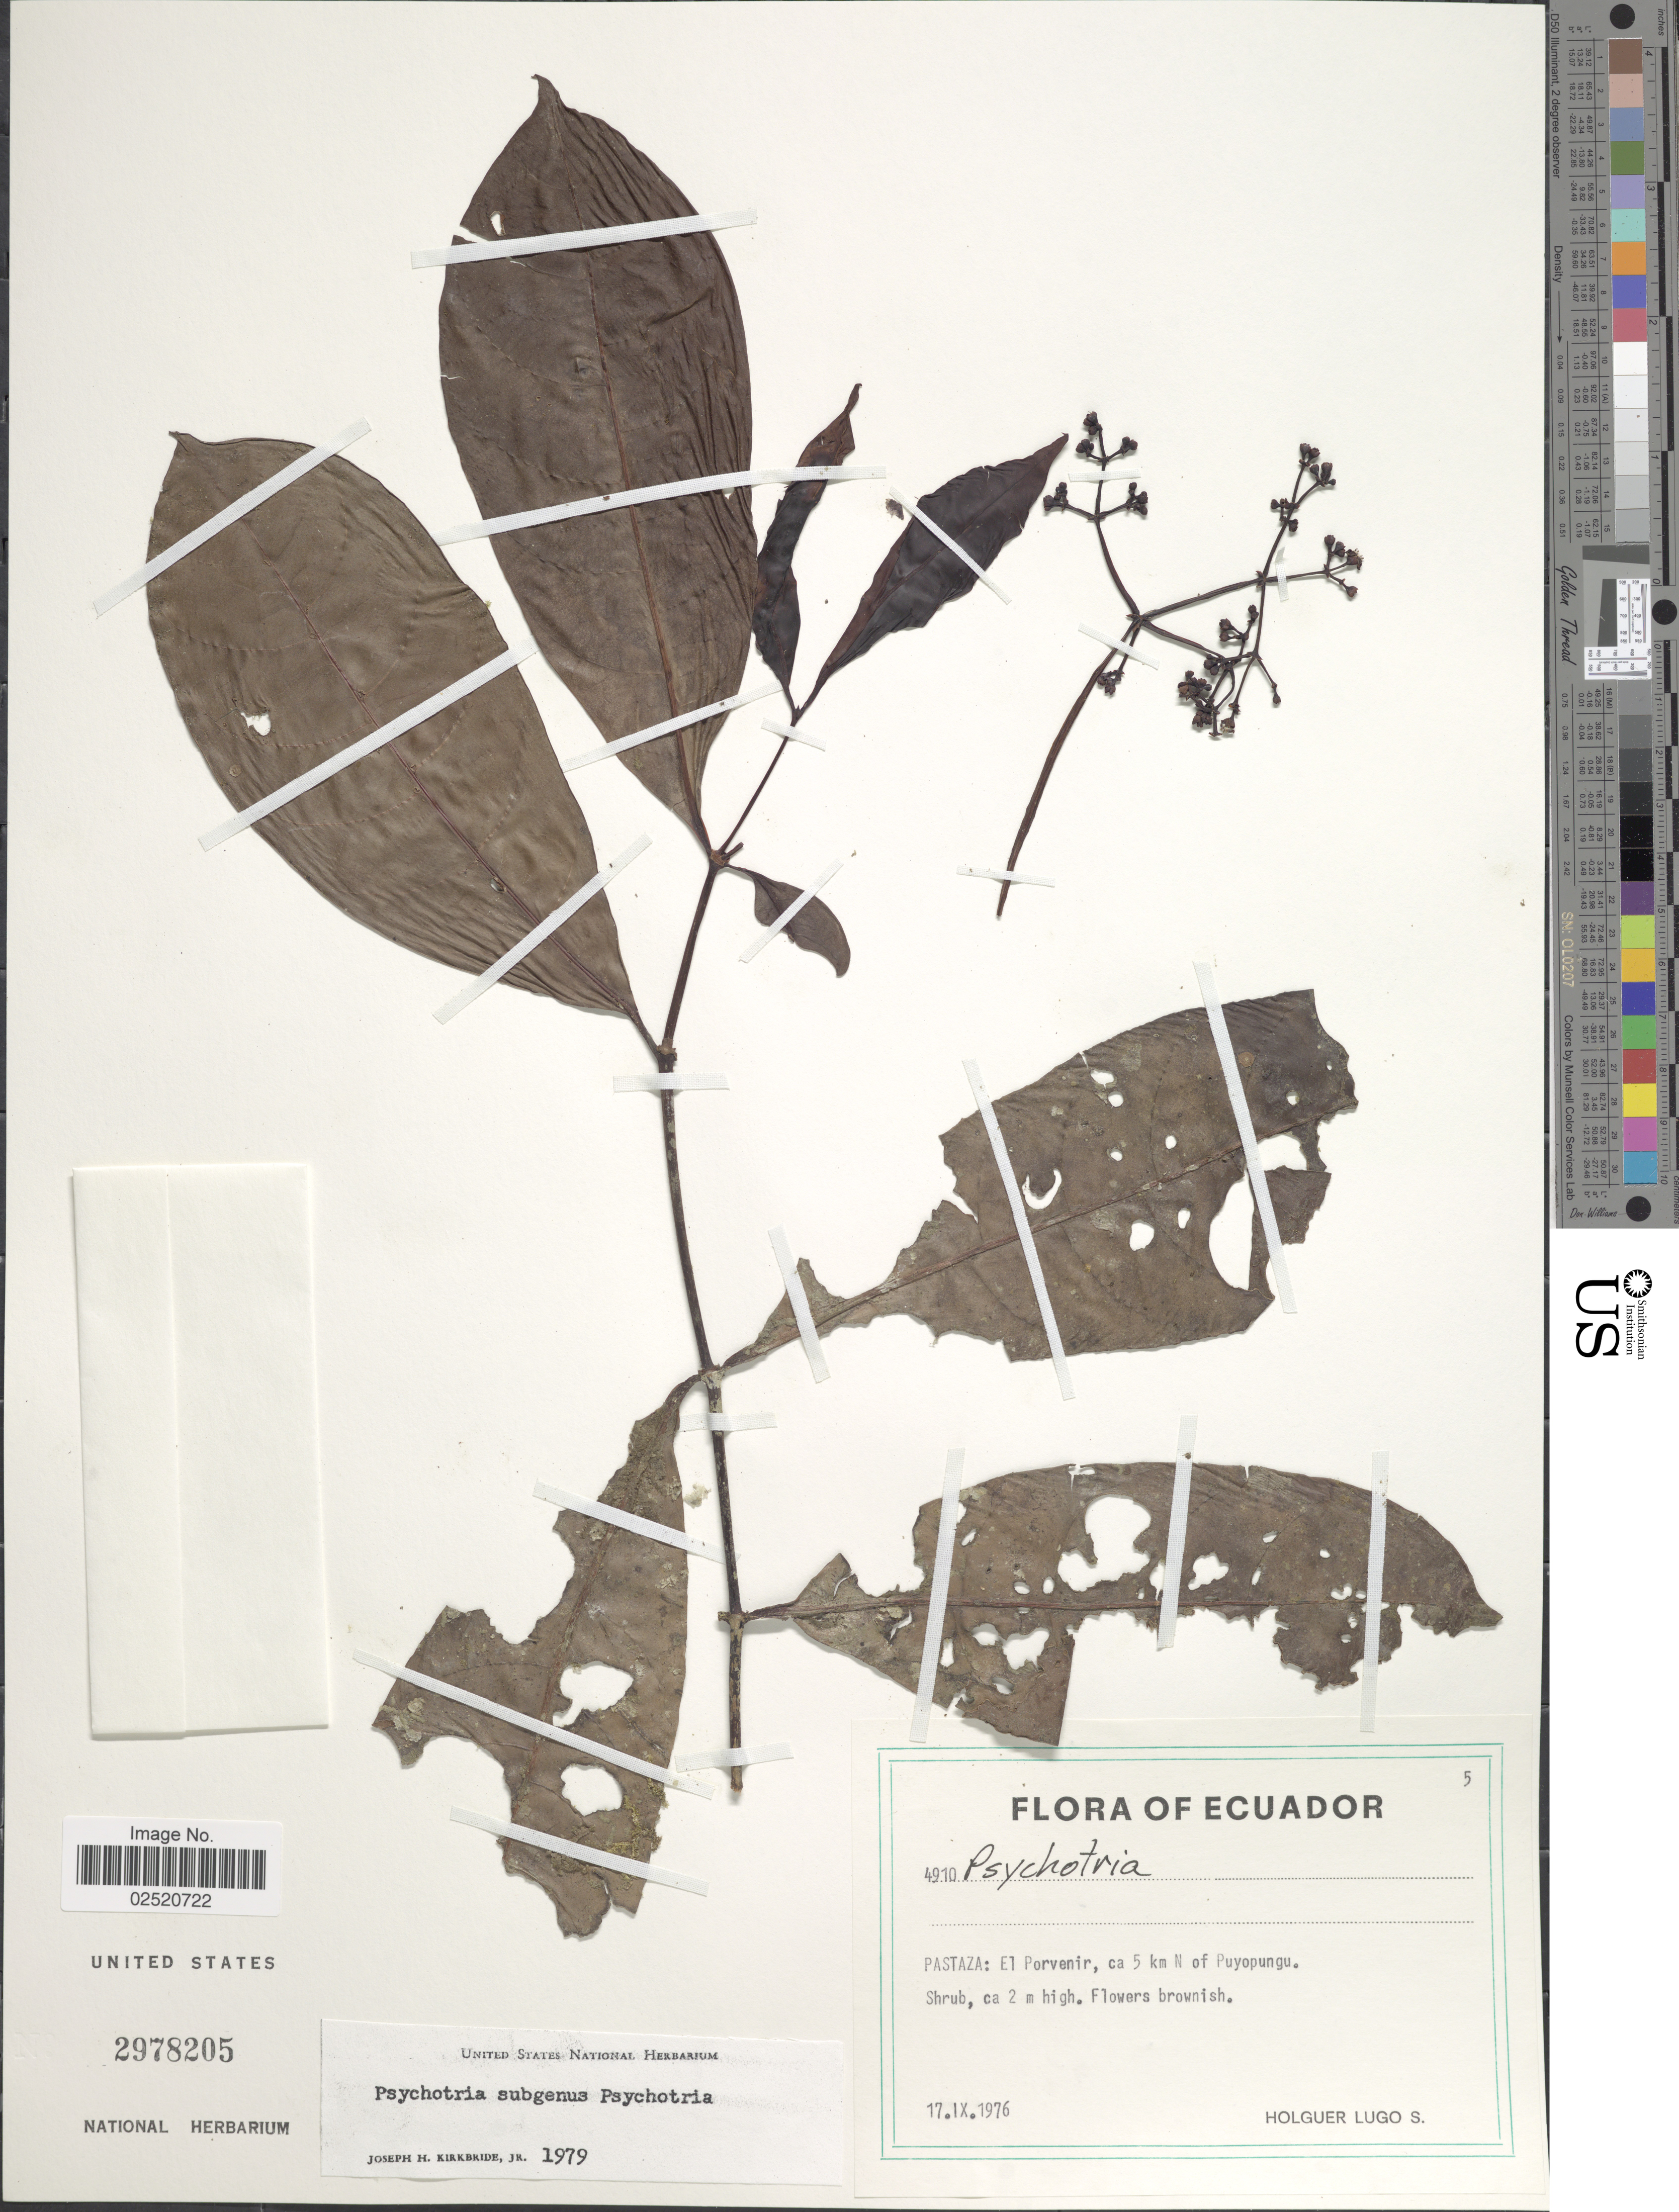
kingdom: Plantae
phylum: Tracheophyta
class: Magnoliopsida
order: Gentianales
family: Rubiaceae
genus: Psychotria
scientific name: Psychotria sp.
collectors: H. Lugo S.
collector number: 4910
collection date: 1976-09-17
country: Ecuador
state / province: Pastaza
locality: El Porvenir, ca 5 km N of Puyopungu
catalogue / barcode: US 2978205